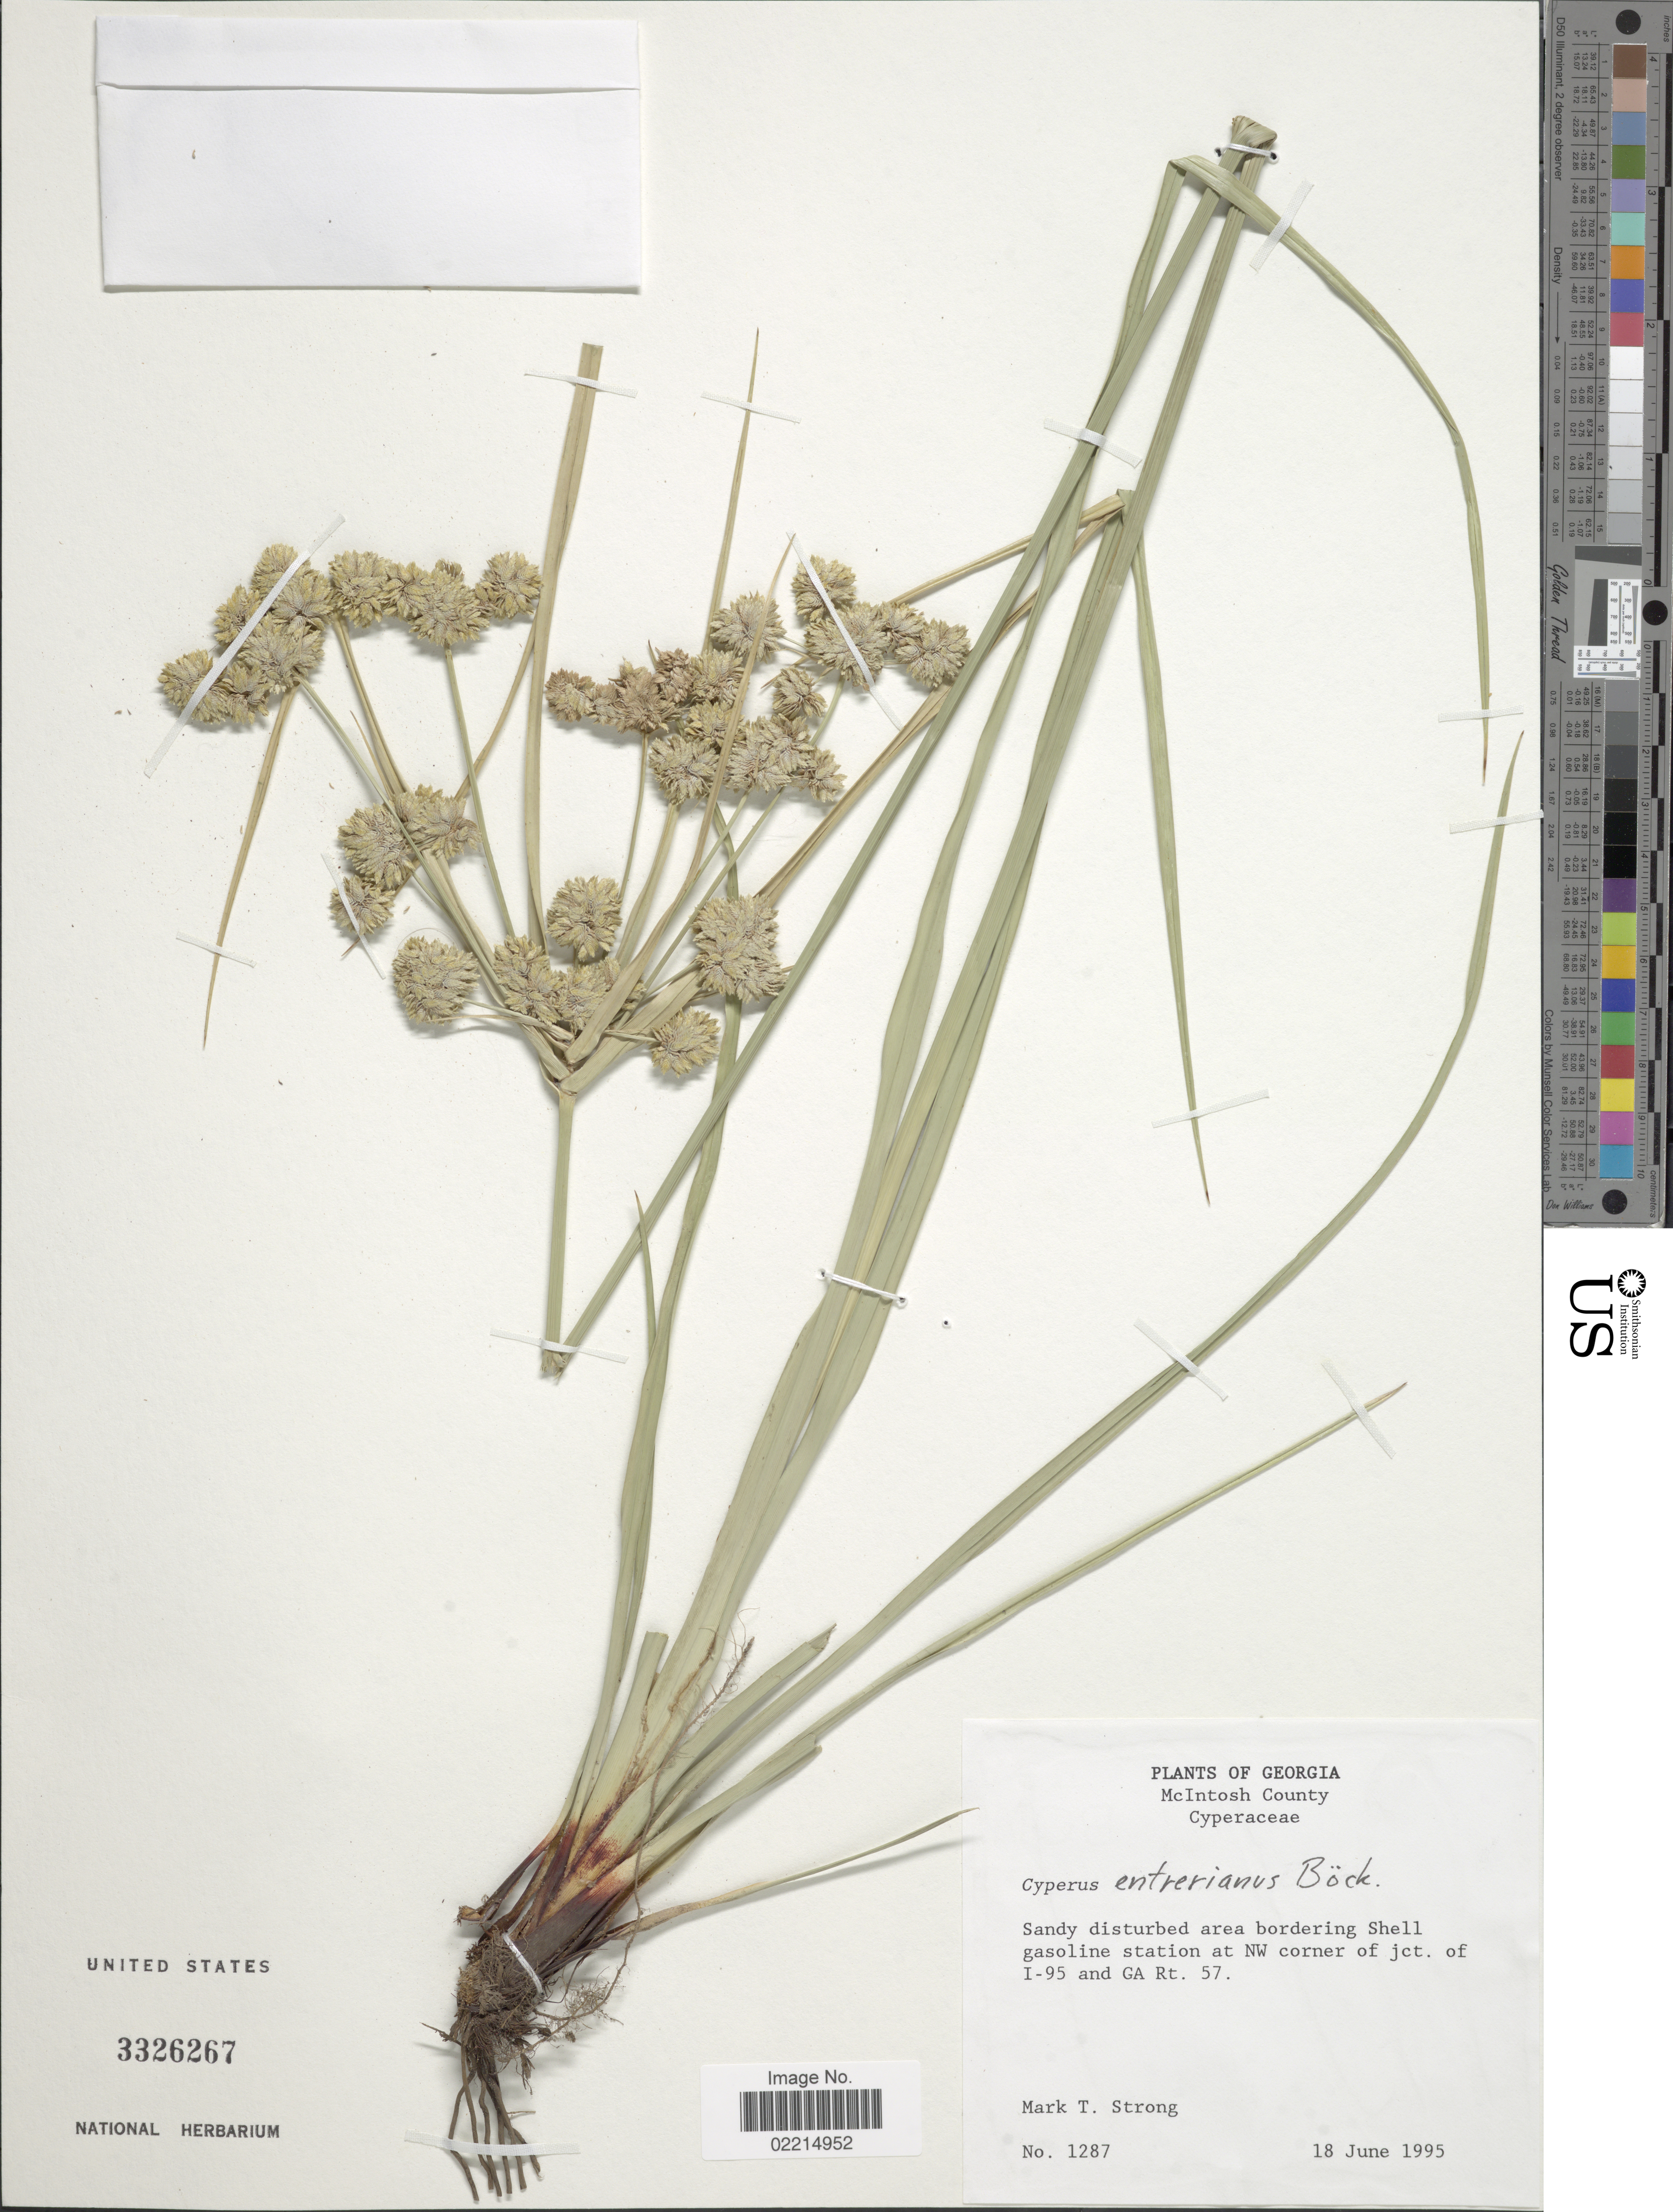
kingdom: Plantae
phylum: Tracheophyta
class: Liliopsida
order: Poales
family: Cyperaceae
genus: Cyperus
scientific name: Cyperus entrerianus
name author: Boeckeler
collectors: M. T. Strong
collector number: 128/7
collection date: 1995-06-18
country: United States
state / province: Georgia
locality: McIntosh County, area bordering Shell gasooline station at NW corner of jct. of I-95 and GA Rt. 57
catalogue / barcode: US 3326267